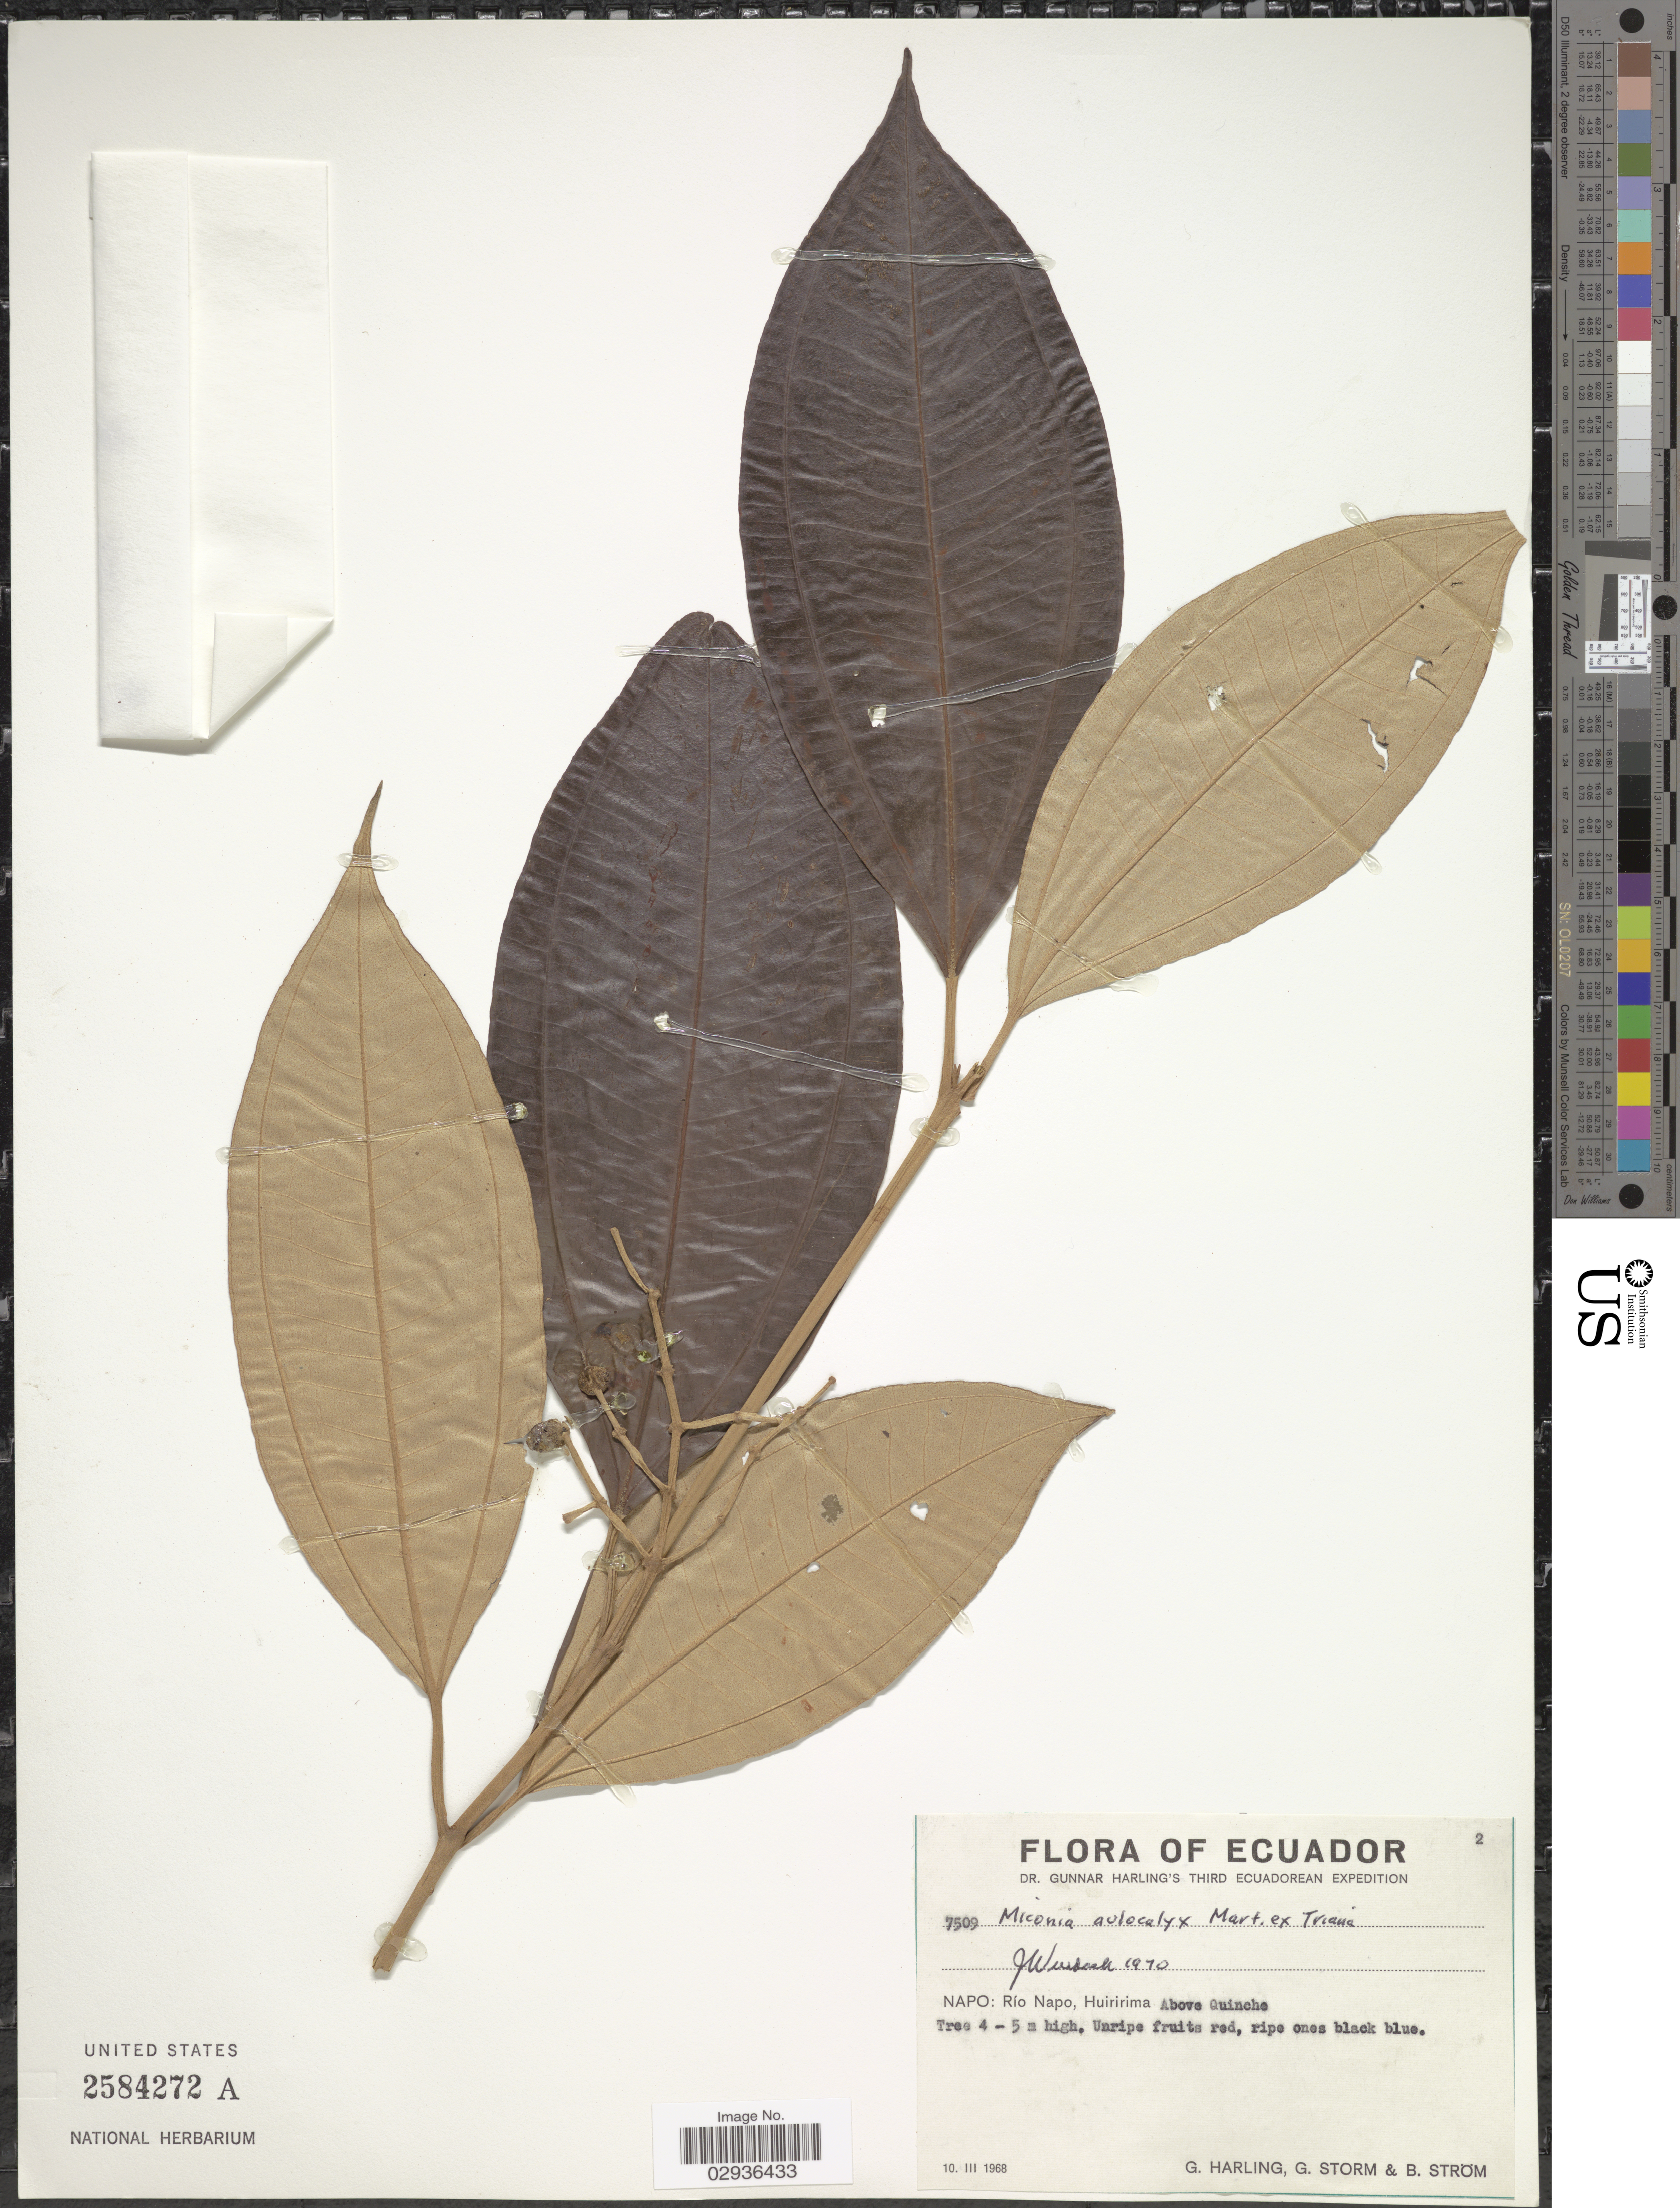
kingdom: Plantae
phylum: Tracheophyta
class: Magnoliopsida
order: Myrtales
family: Melastomataceae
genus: Miconia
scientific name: Miconia aulocalyx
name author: Mart. ex Triana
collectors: G. Harling, G. Storm & B. Ström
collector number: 7509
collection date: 1968-03-10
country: Ecuador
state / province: Napo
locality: Río Napo, Huiririma, Above Quinche.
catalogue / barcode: US 2584272A